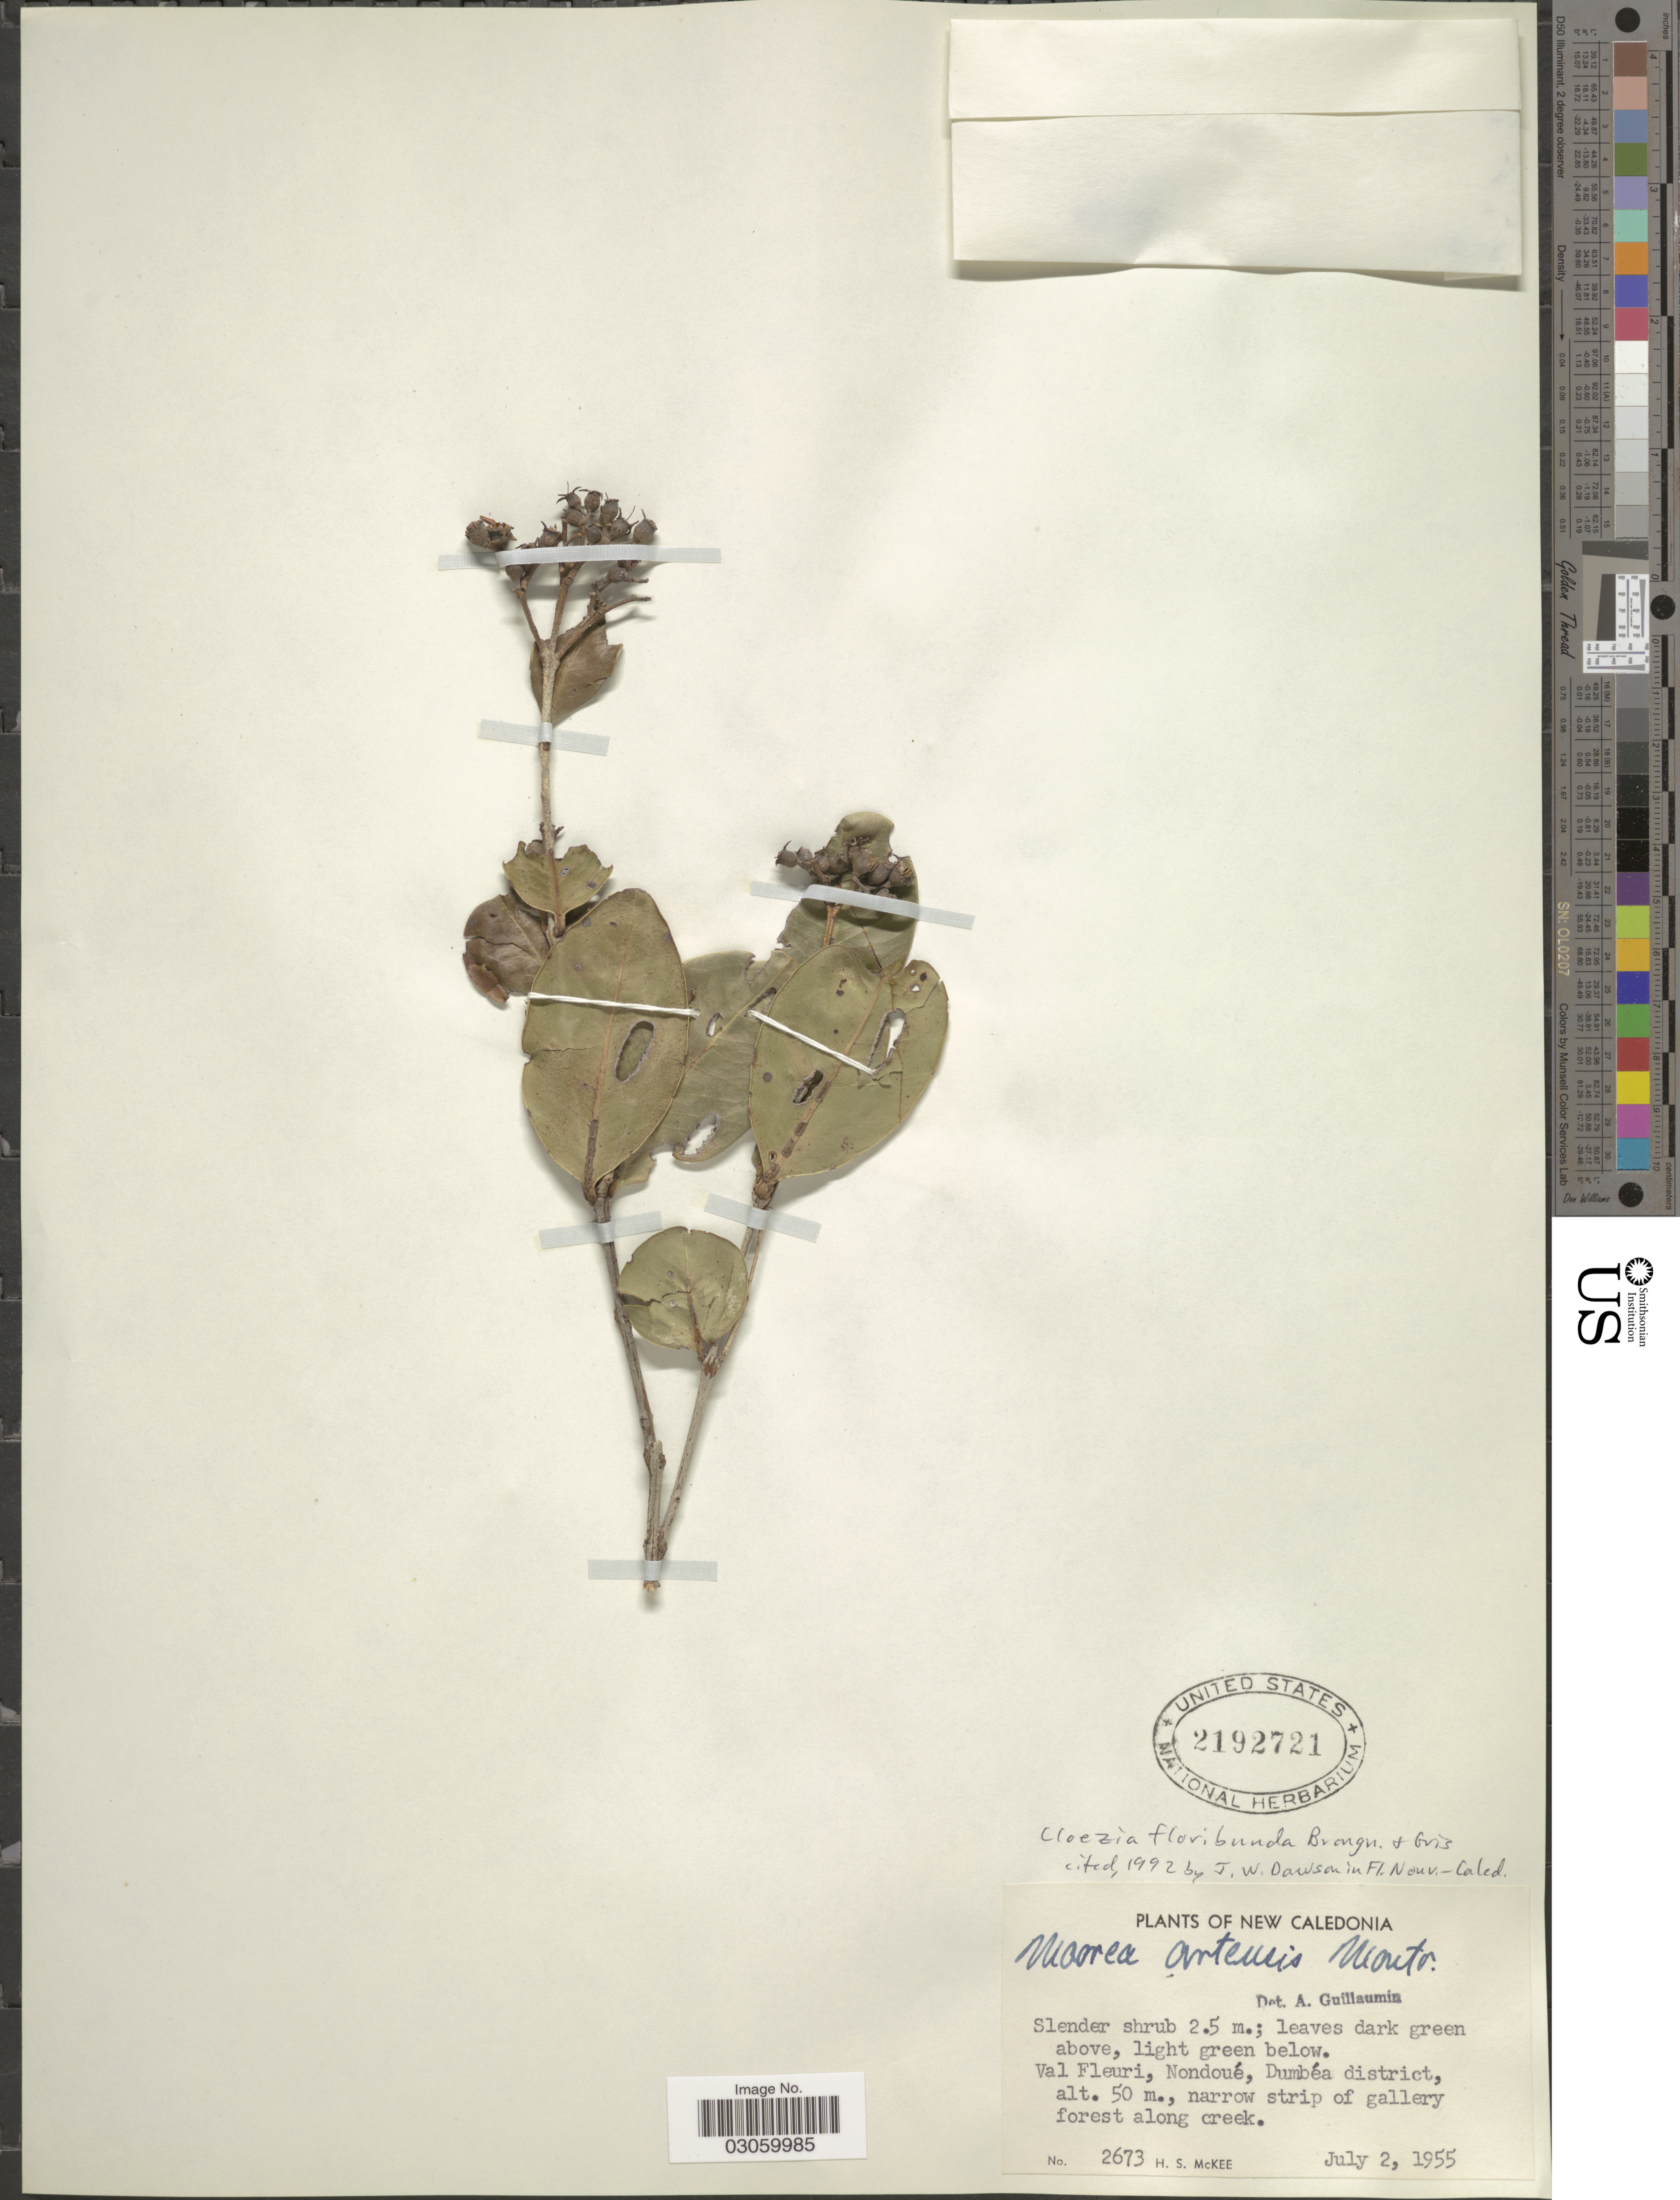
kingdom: Plantae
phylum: Tracheophyta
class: Magnoliopsida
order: Myrtales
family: Myrtaceae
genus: Cloezia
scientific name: Cloezia floribunda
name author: Brongn. & Gris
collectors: H. S. McKee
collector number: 2673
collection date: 1955-07-02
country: New Caledonia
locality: Val Fleuri, Nondouè, Dumbéa district, narrow strip of gallery forest along creek.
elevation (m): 50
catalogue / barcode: US 2192721